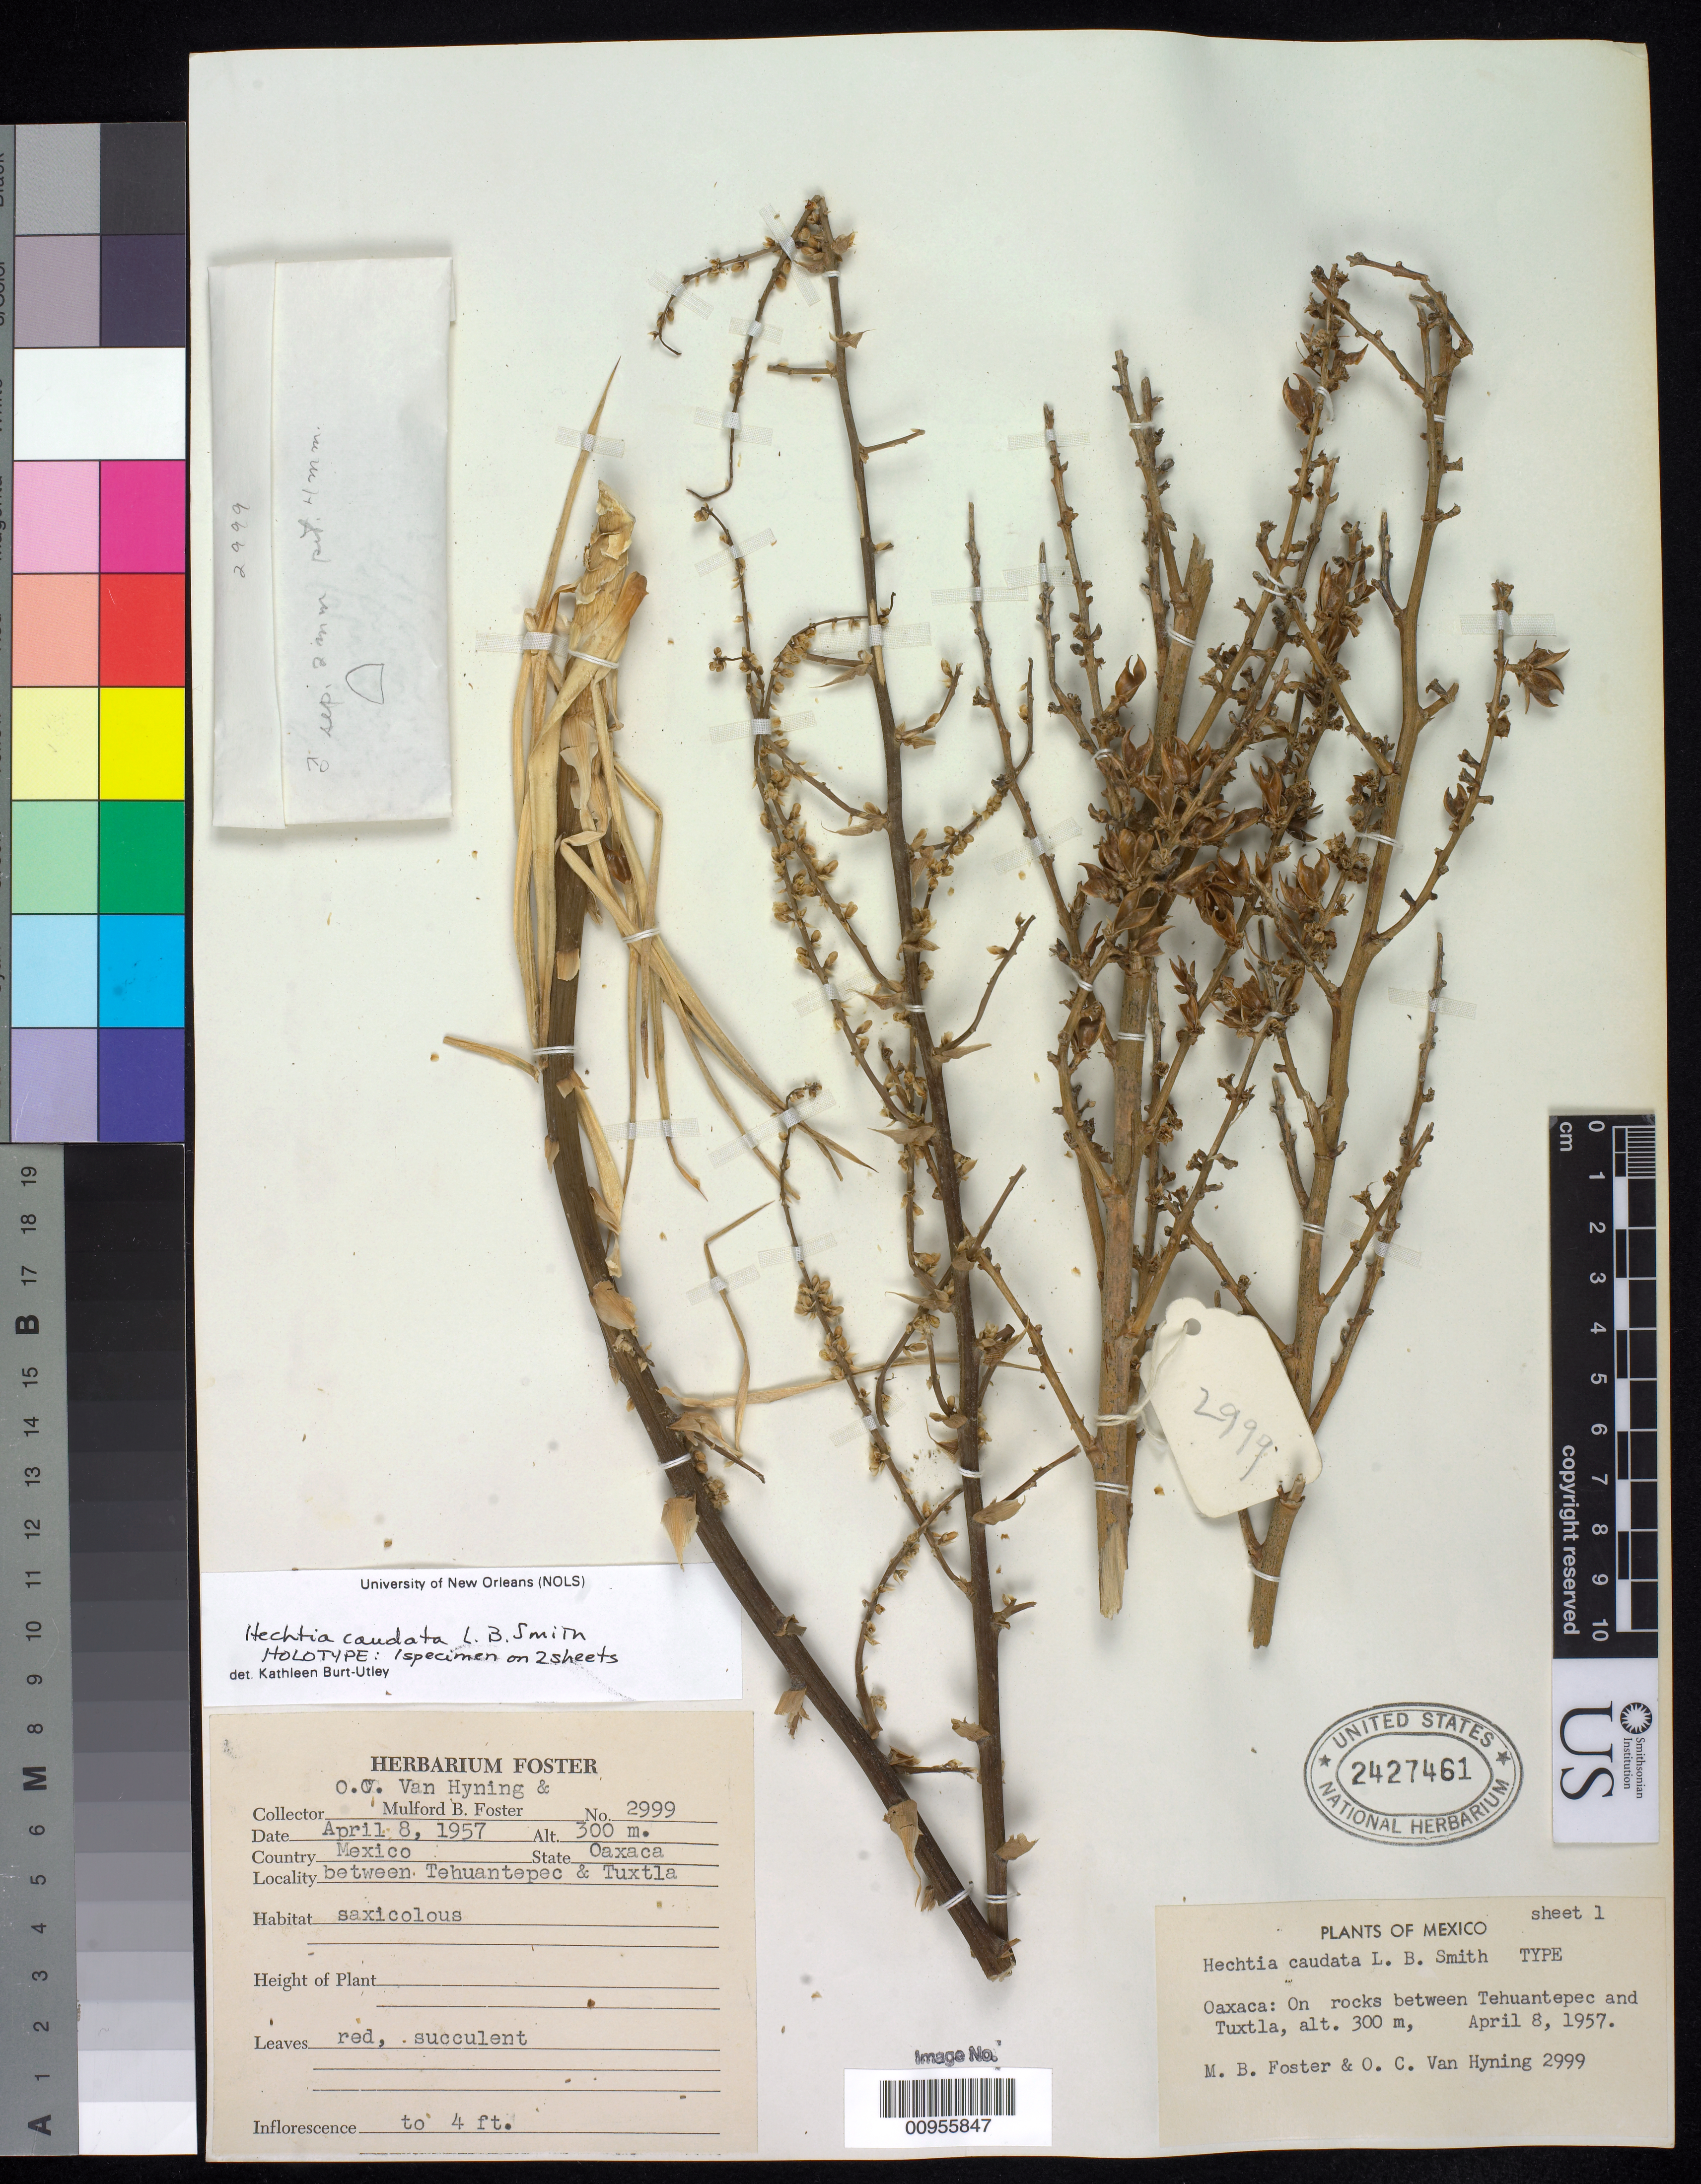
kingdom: Plantae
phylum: Tracheophyta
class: Liliopsida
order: Poales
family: Bromeliaceae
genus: Hechtia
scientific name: Hechtia caudata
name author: L.B. Sm.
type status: Holotype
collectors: M. B. Foster & O. Van Hyning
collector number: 2999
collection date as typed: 08 Apr 1957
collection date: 1957-04-08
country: Mexico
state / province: Oaxaca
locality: Between Tehuantepec & Tuxtla.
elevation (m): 300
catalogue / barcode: US 2427461